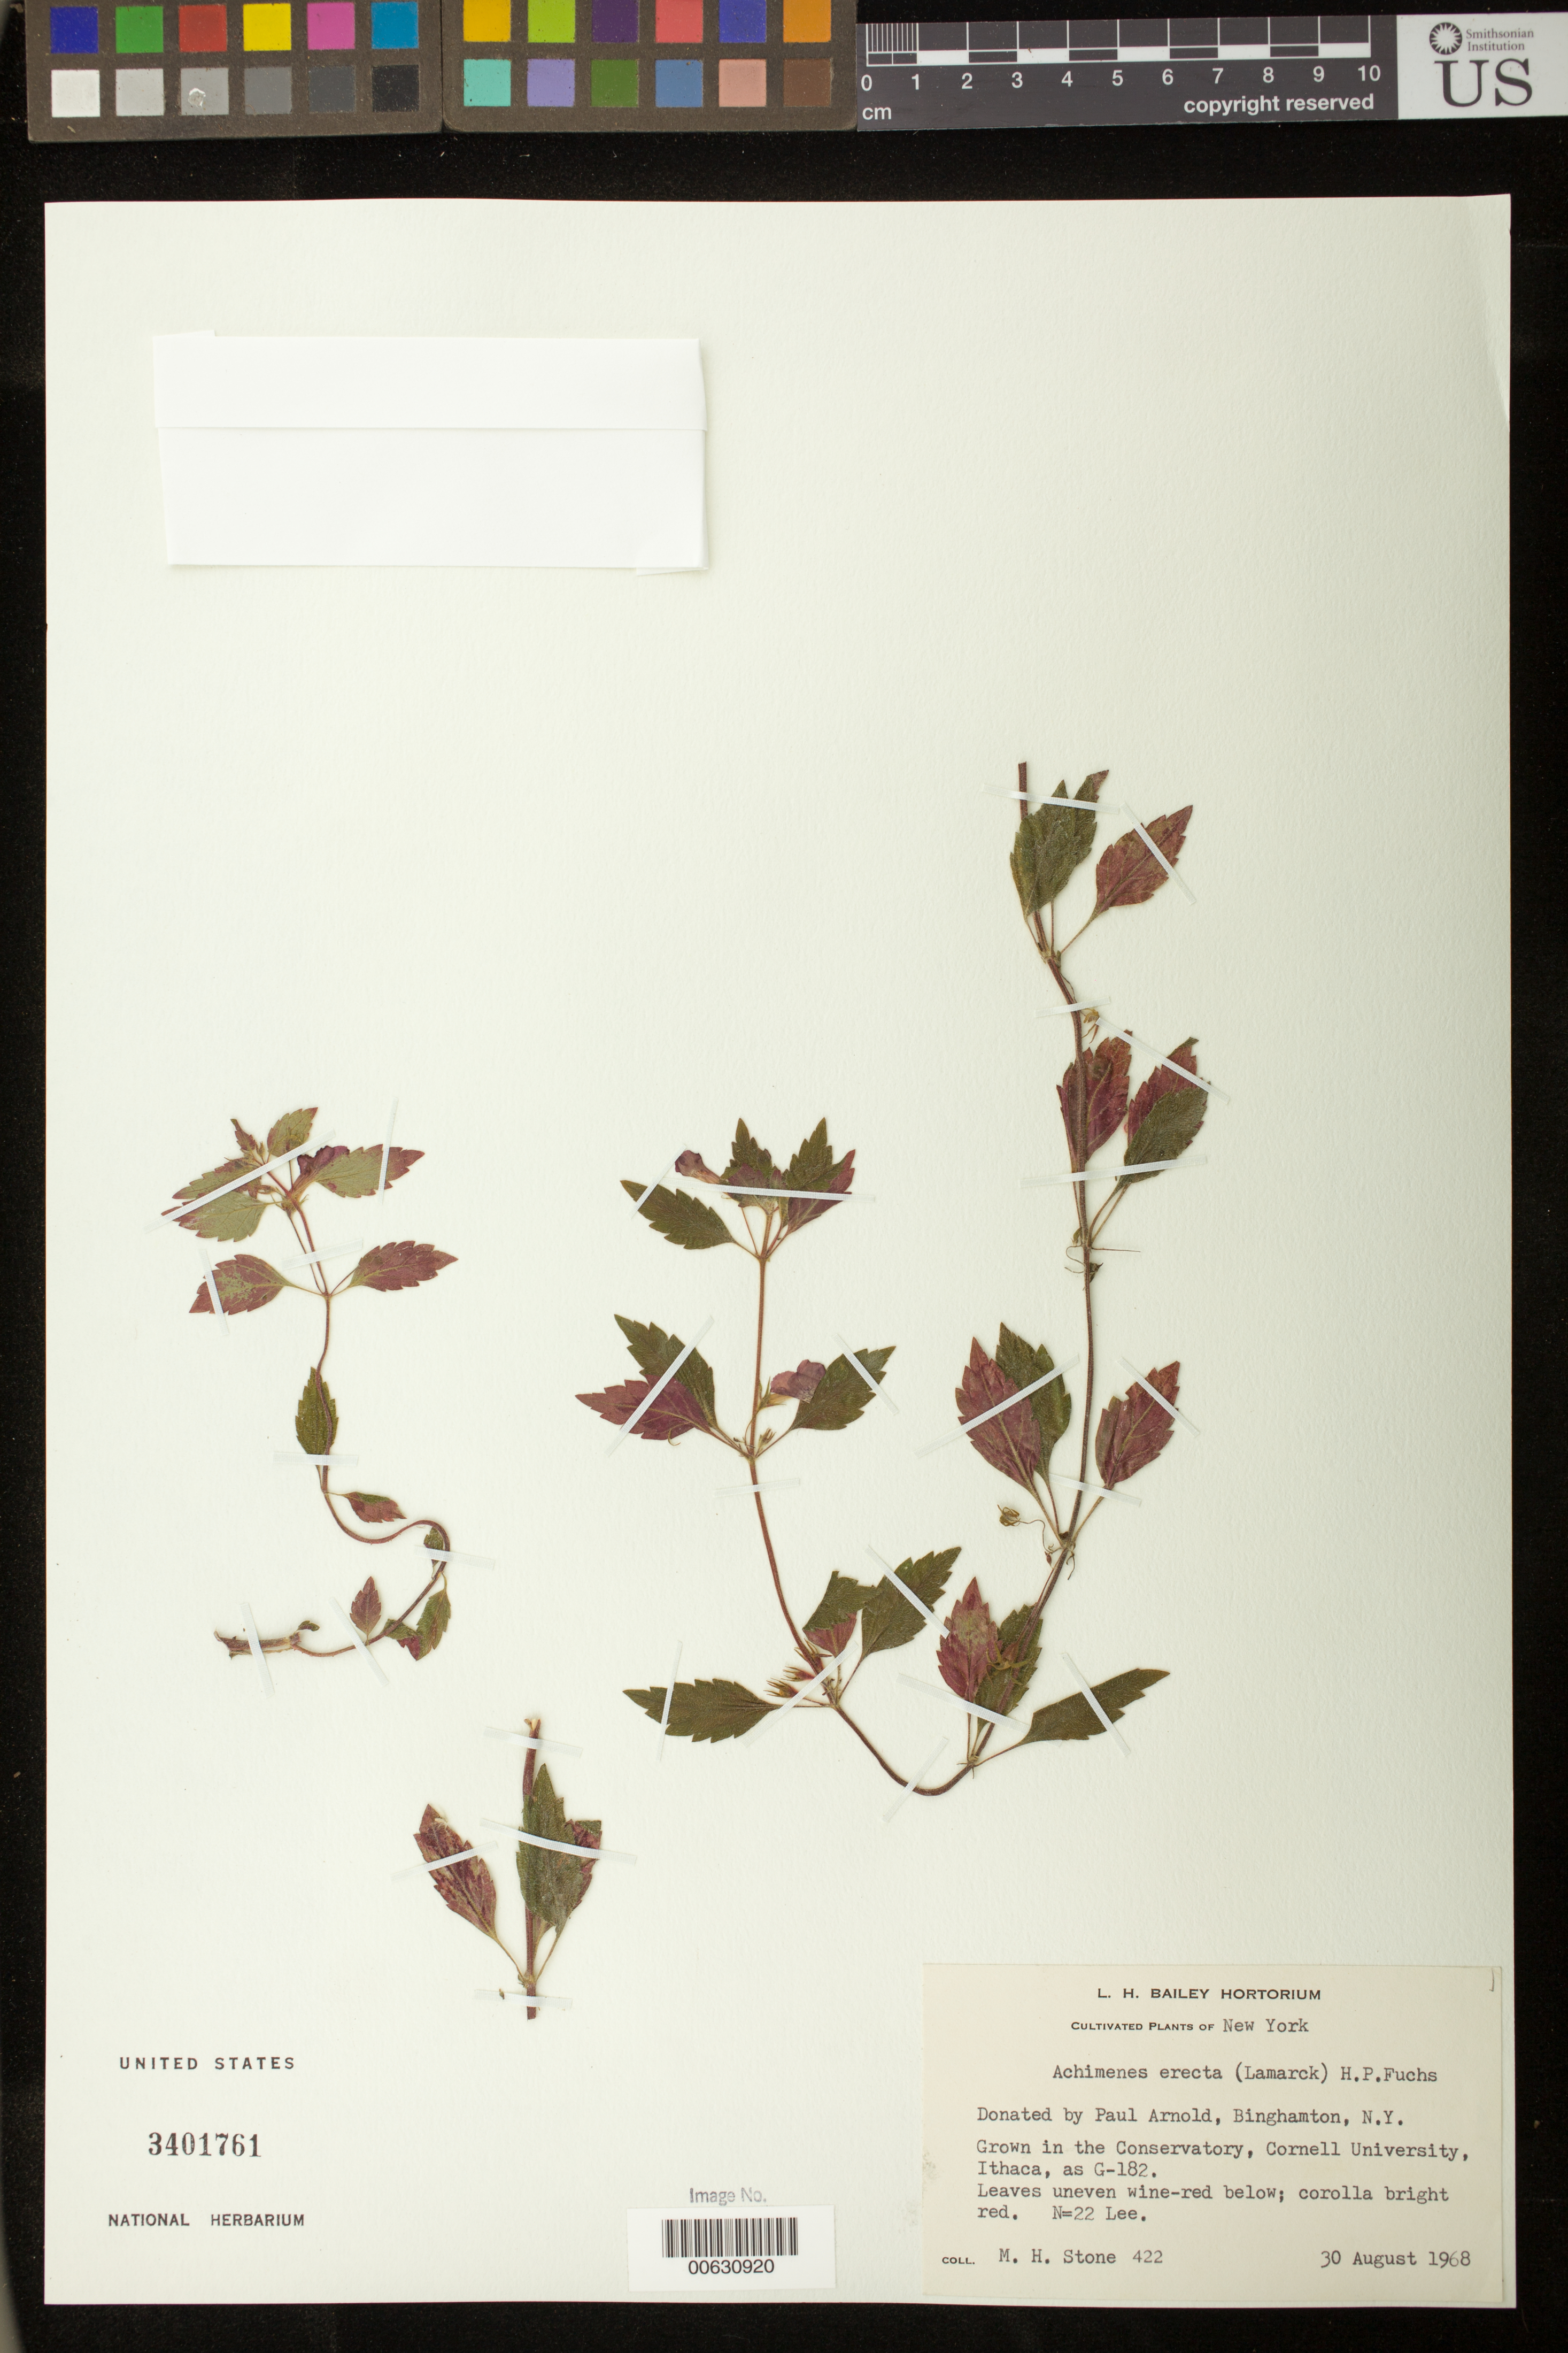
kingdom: Plantae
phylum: Tracheophyta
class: Magnoliopsida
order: Lamiales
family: Gesneriaceae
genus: Achimenes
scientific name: Achimenes erecta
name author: (Lam.) H.P. Fuchs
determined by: Skog, Laurence E.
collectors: M. Stone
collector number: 422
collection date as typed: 30 Aug 1968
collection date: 1968-08-30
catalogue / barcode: US 3401761